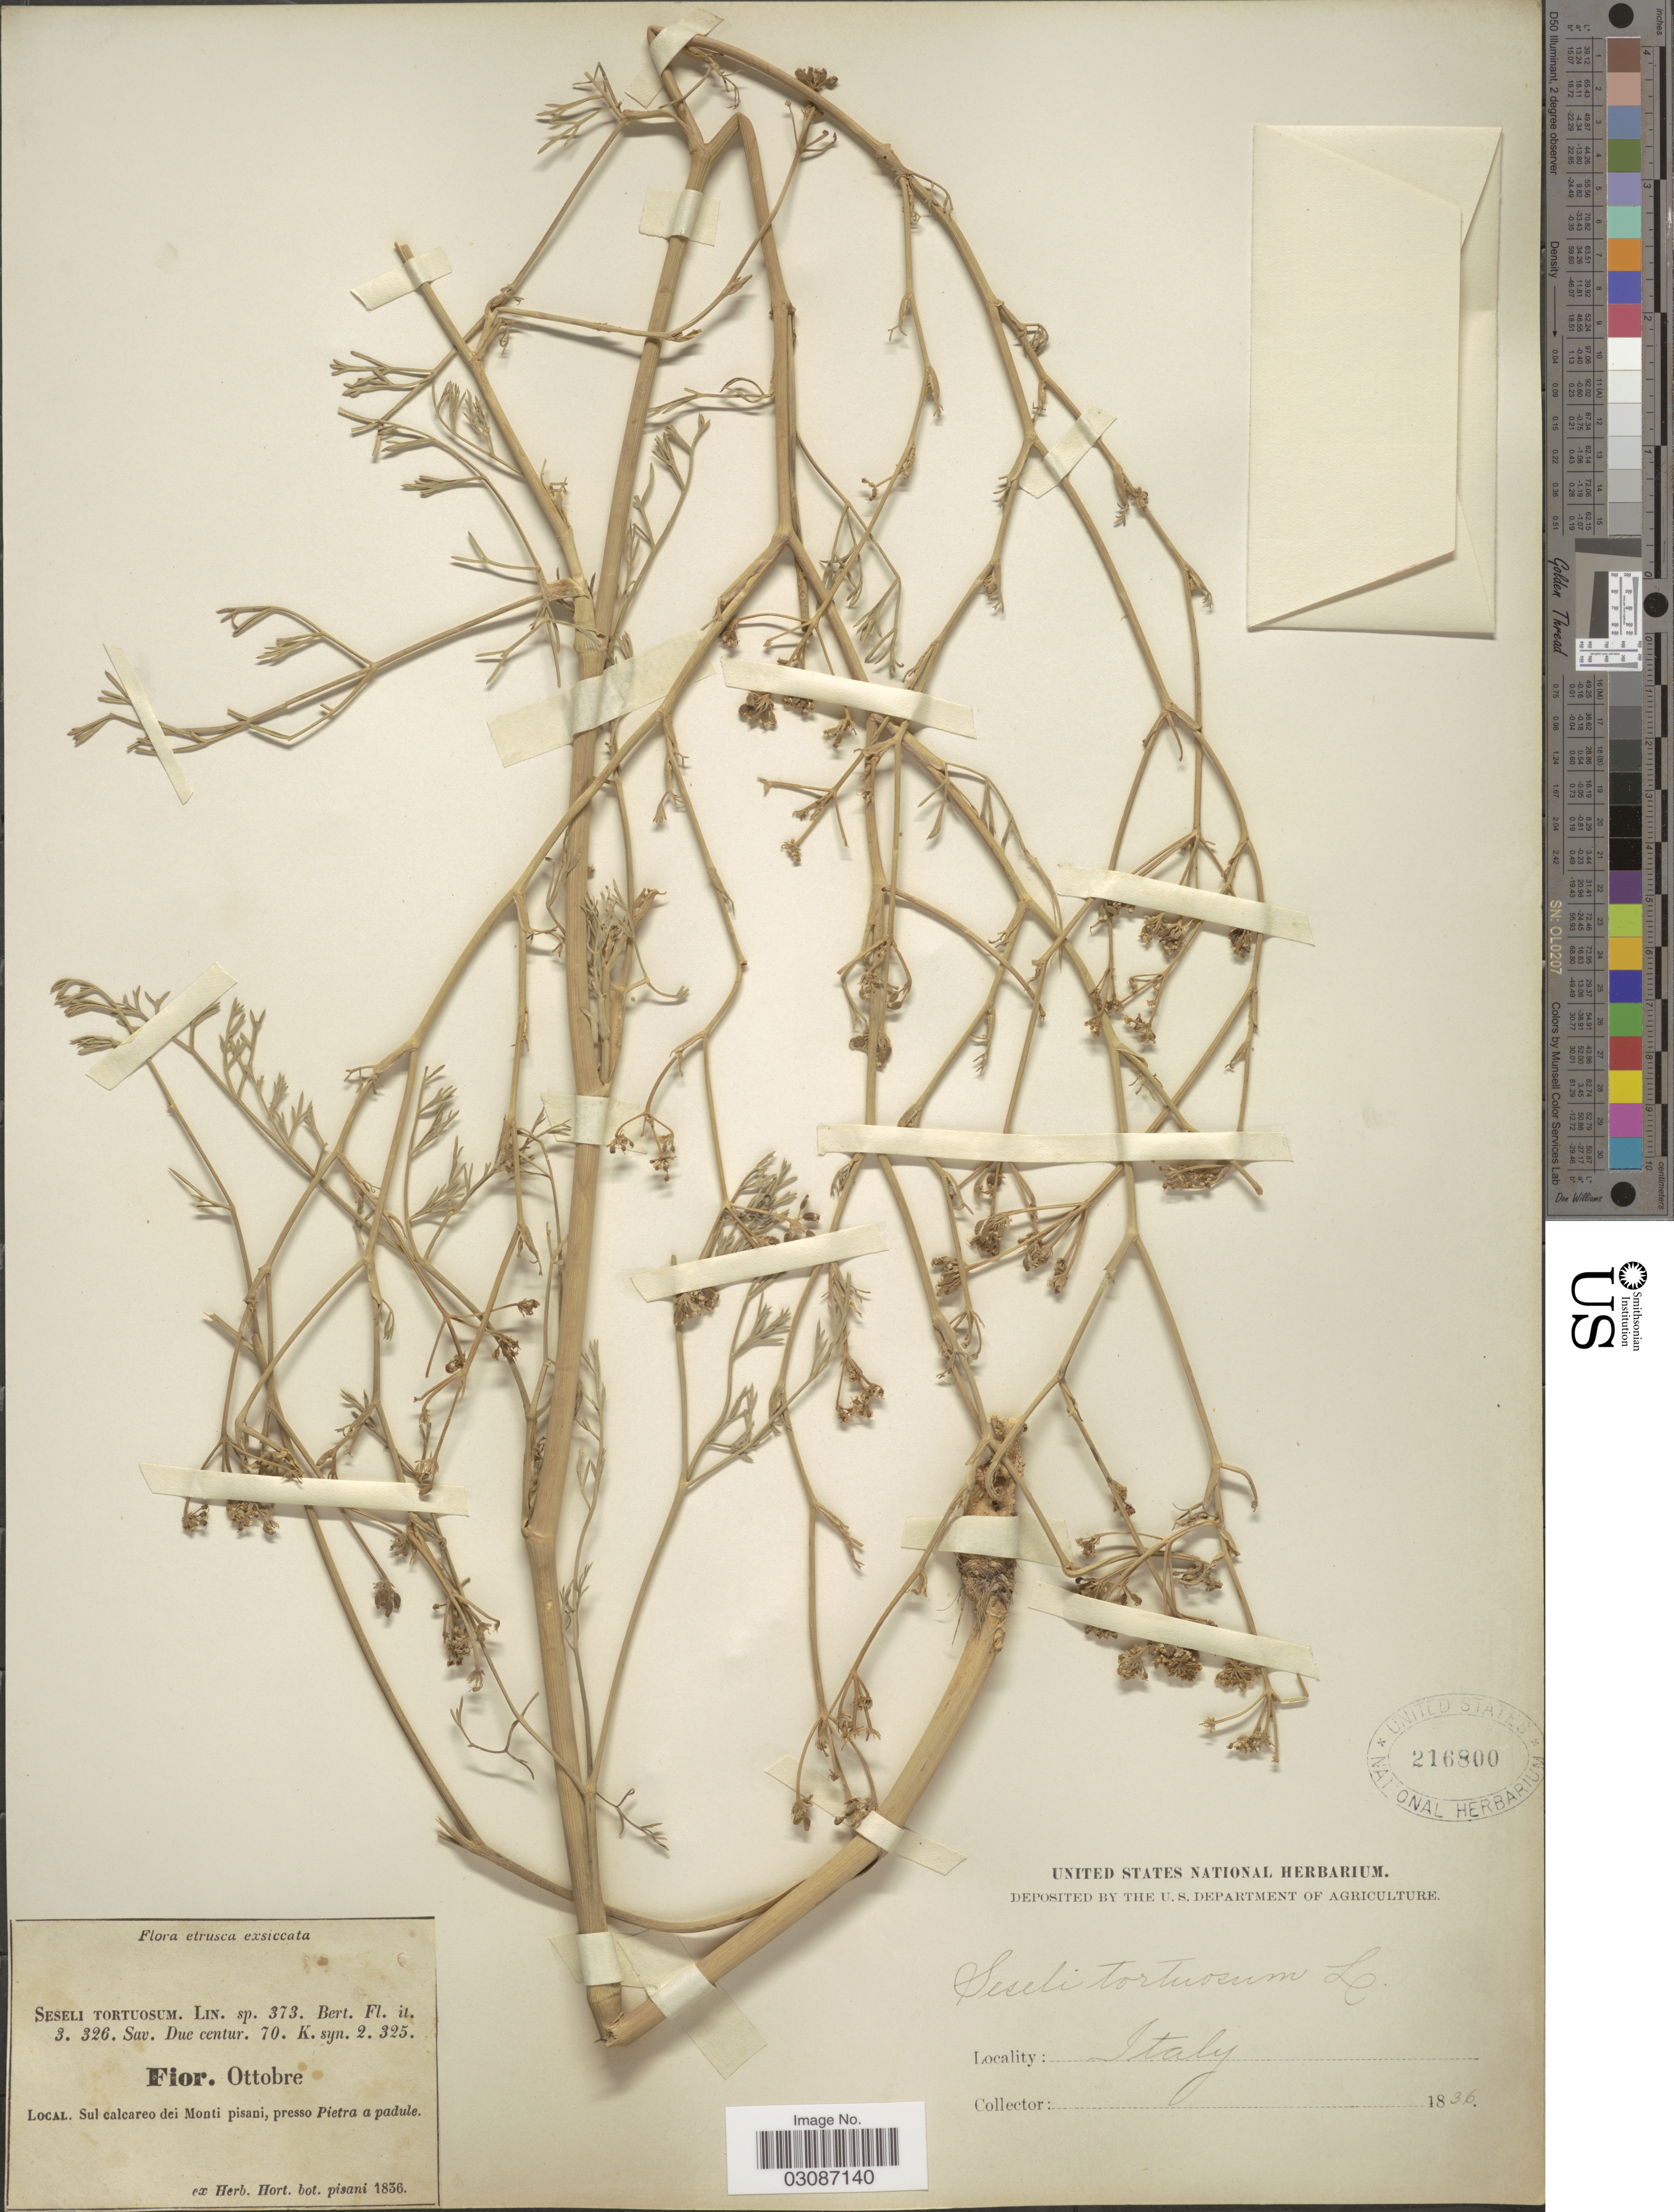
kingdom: Plantae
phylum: Tracheophyta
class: Magnoliopsida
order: Apiales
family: Apiaceae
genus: Seseli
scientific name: Seseli tortuosum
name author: L.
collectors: ex herb. Hort. Bot. Pisani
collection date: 1836-10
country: Italy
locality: Etrusca. Sul calcareo dei Monti pisani, presso Pietra a padule.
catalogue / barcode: US 216800